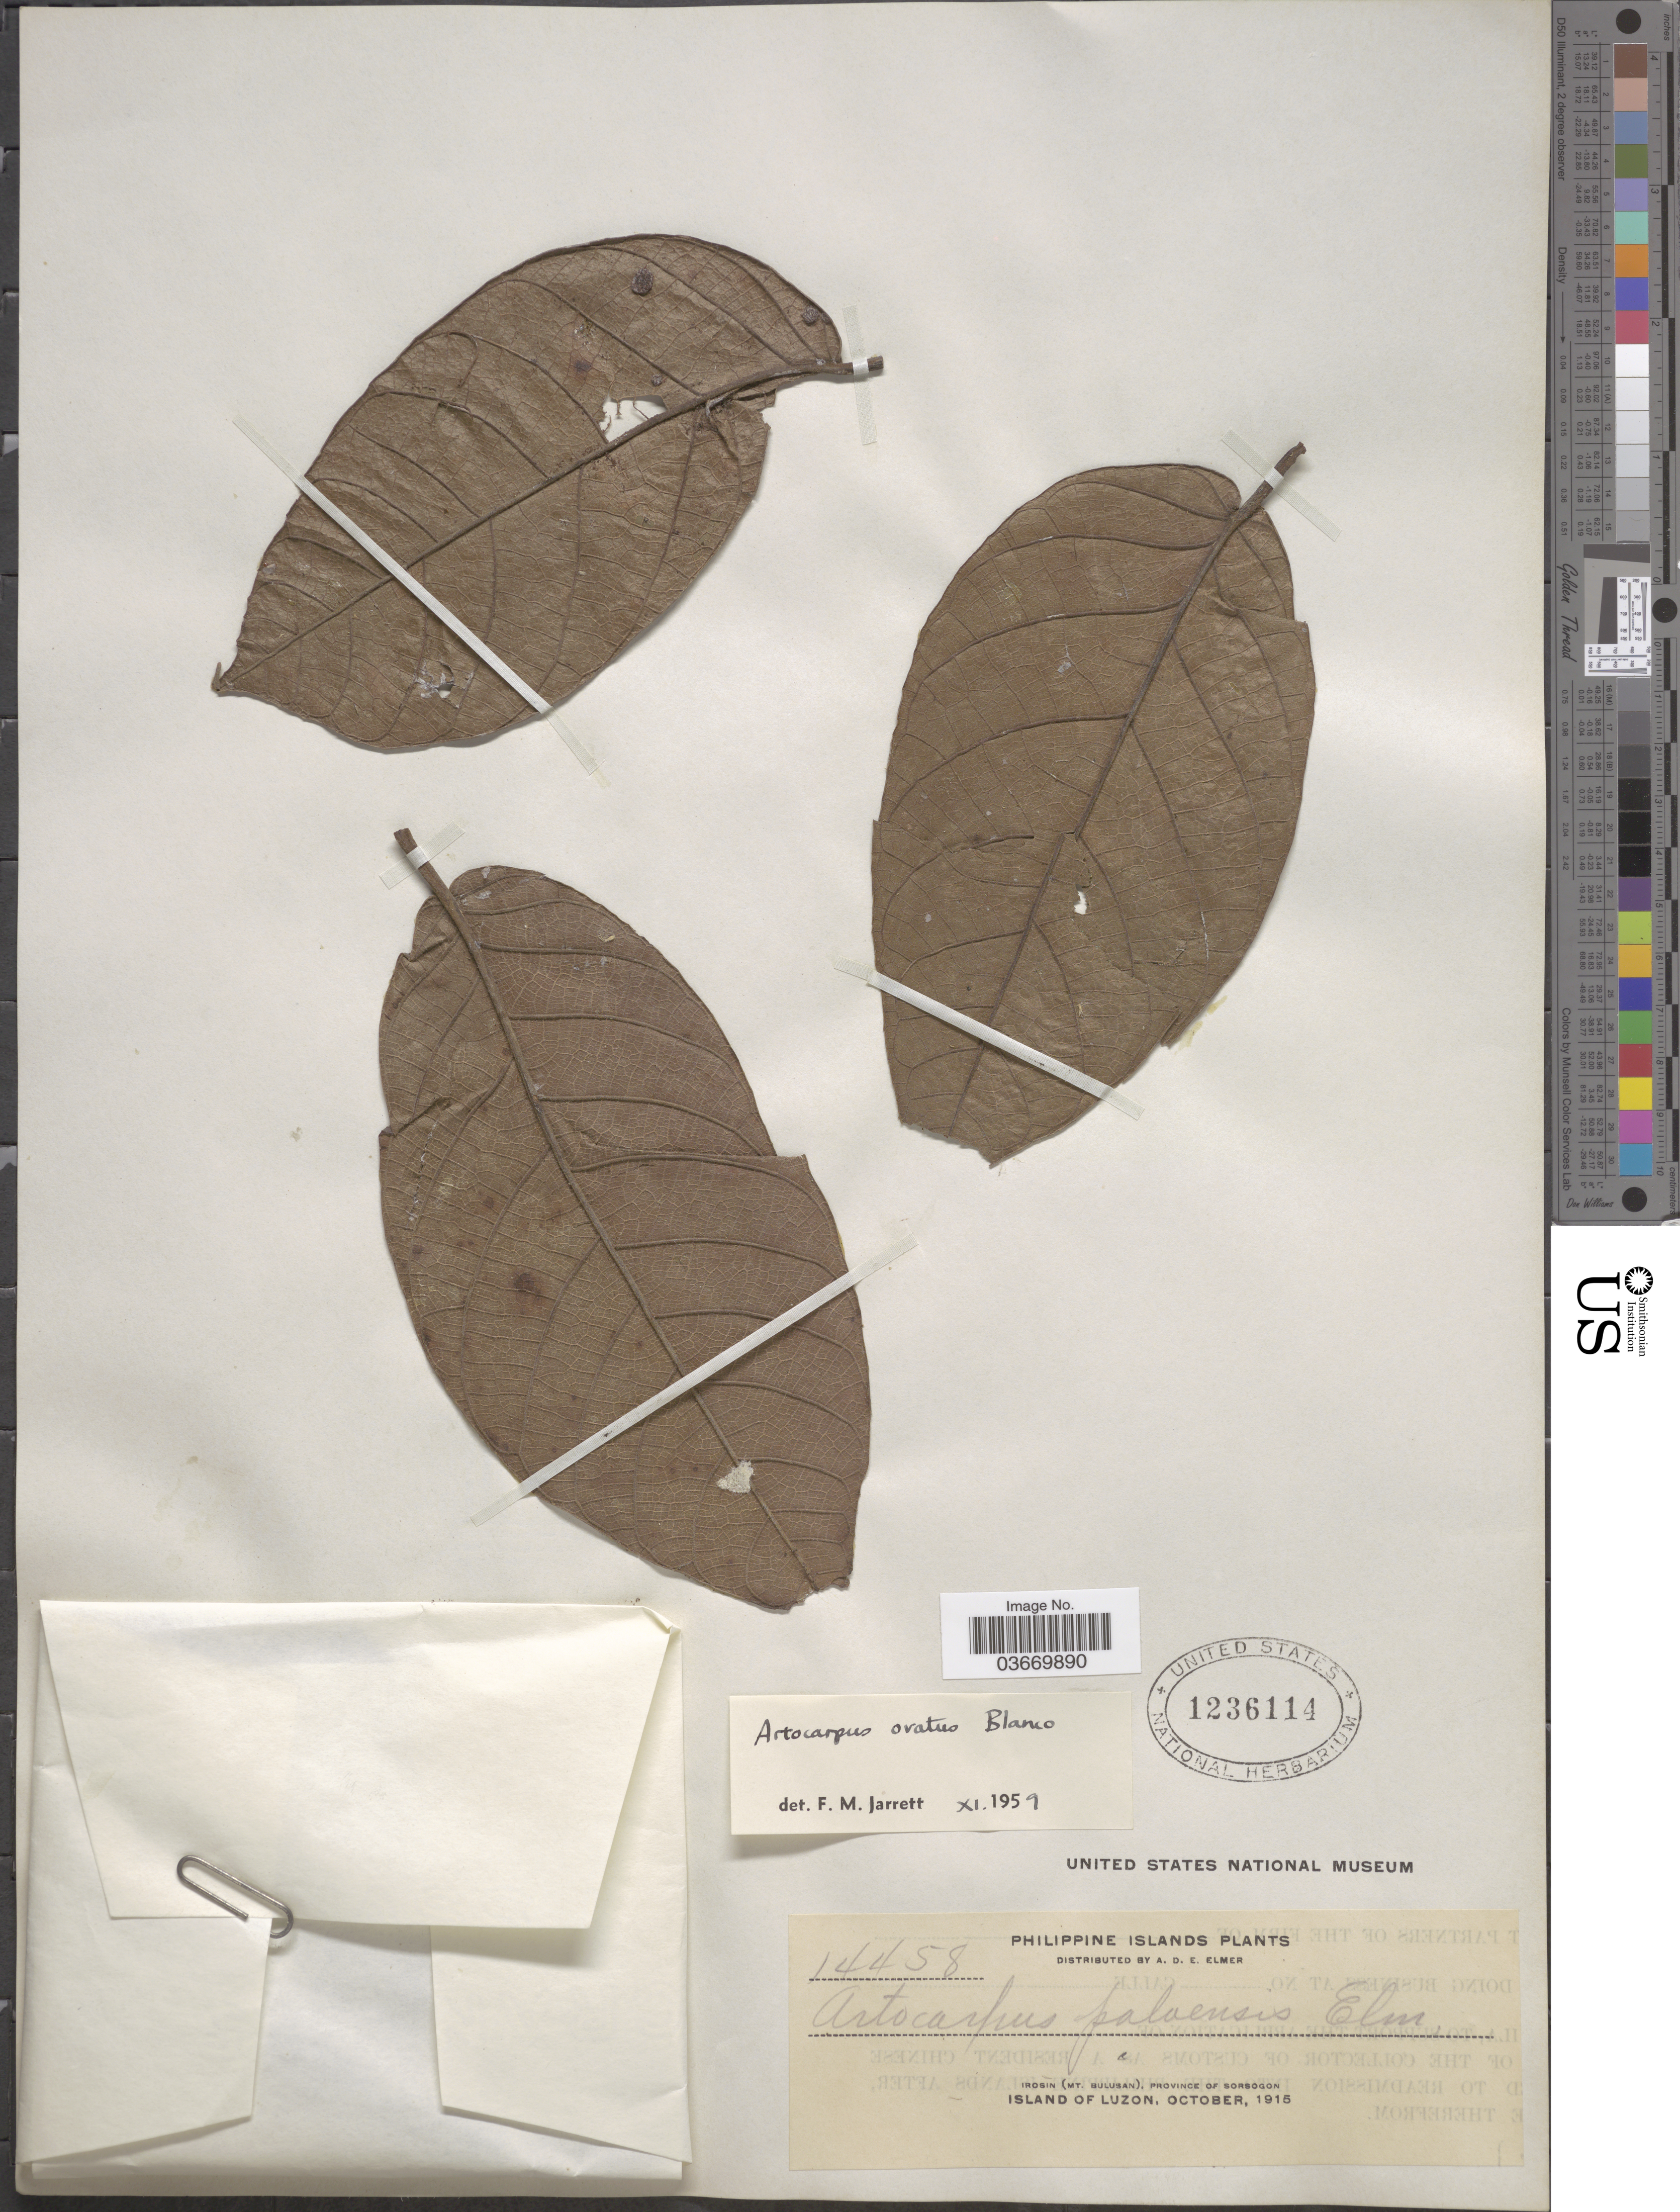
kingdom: Plantae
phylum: Tracheophyta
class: Magnoliopsida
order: Rosales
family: Moraceae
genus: Artocarpus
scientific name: Artocarpus ovatus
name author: Blanco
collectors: A. D. E. Elmer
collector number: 14458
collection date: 1915-10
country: Philippines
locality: Philippine Islands. Irosin (Mt. Bulusan), Province of Sorsogon. Island of Luzon.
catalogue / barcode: US 1236114